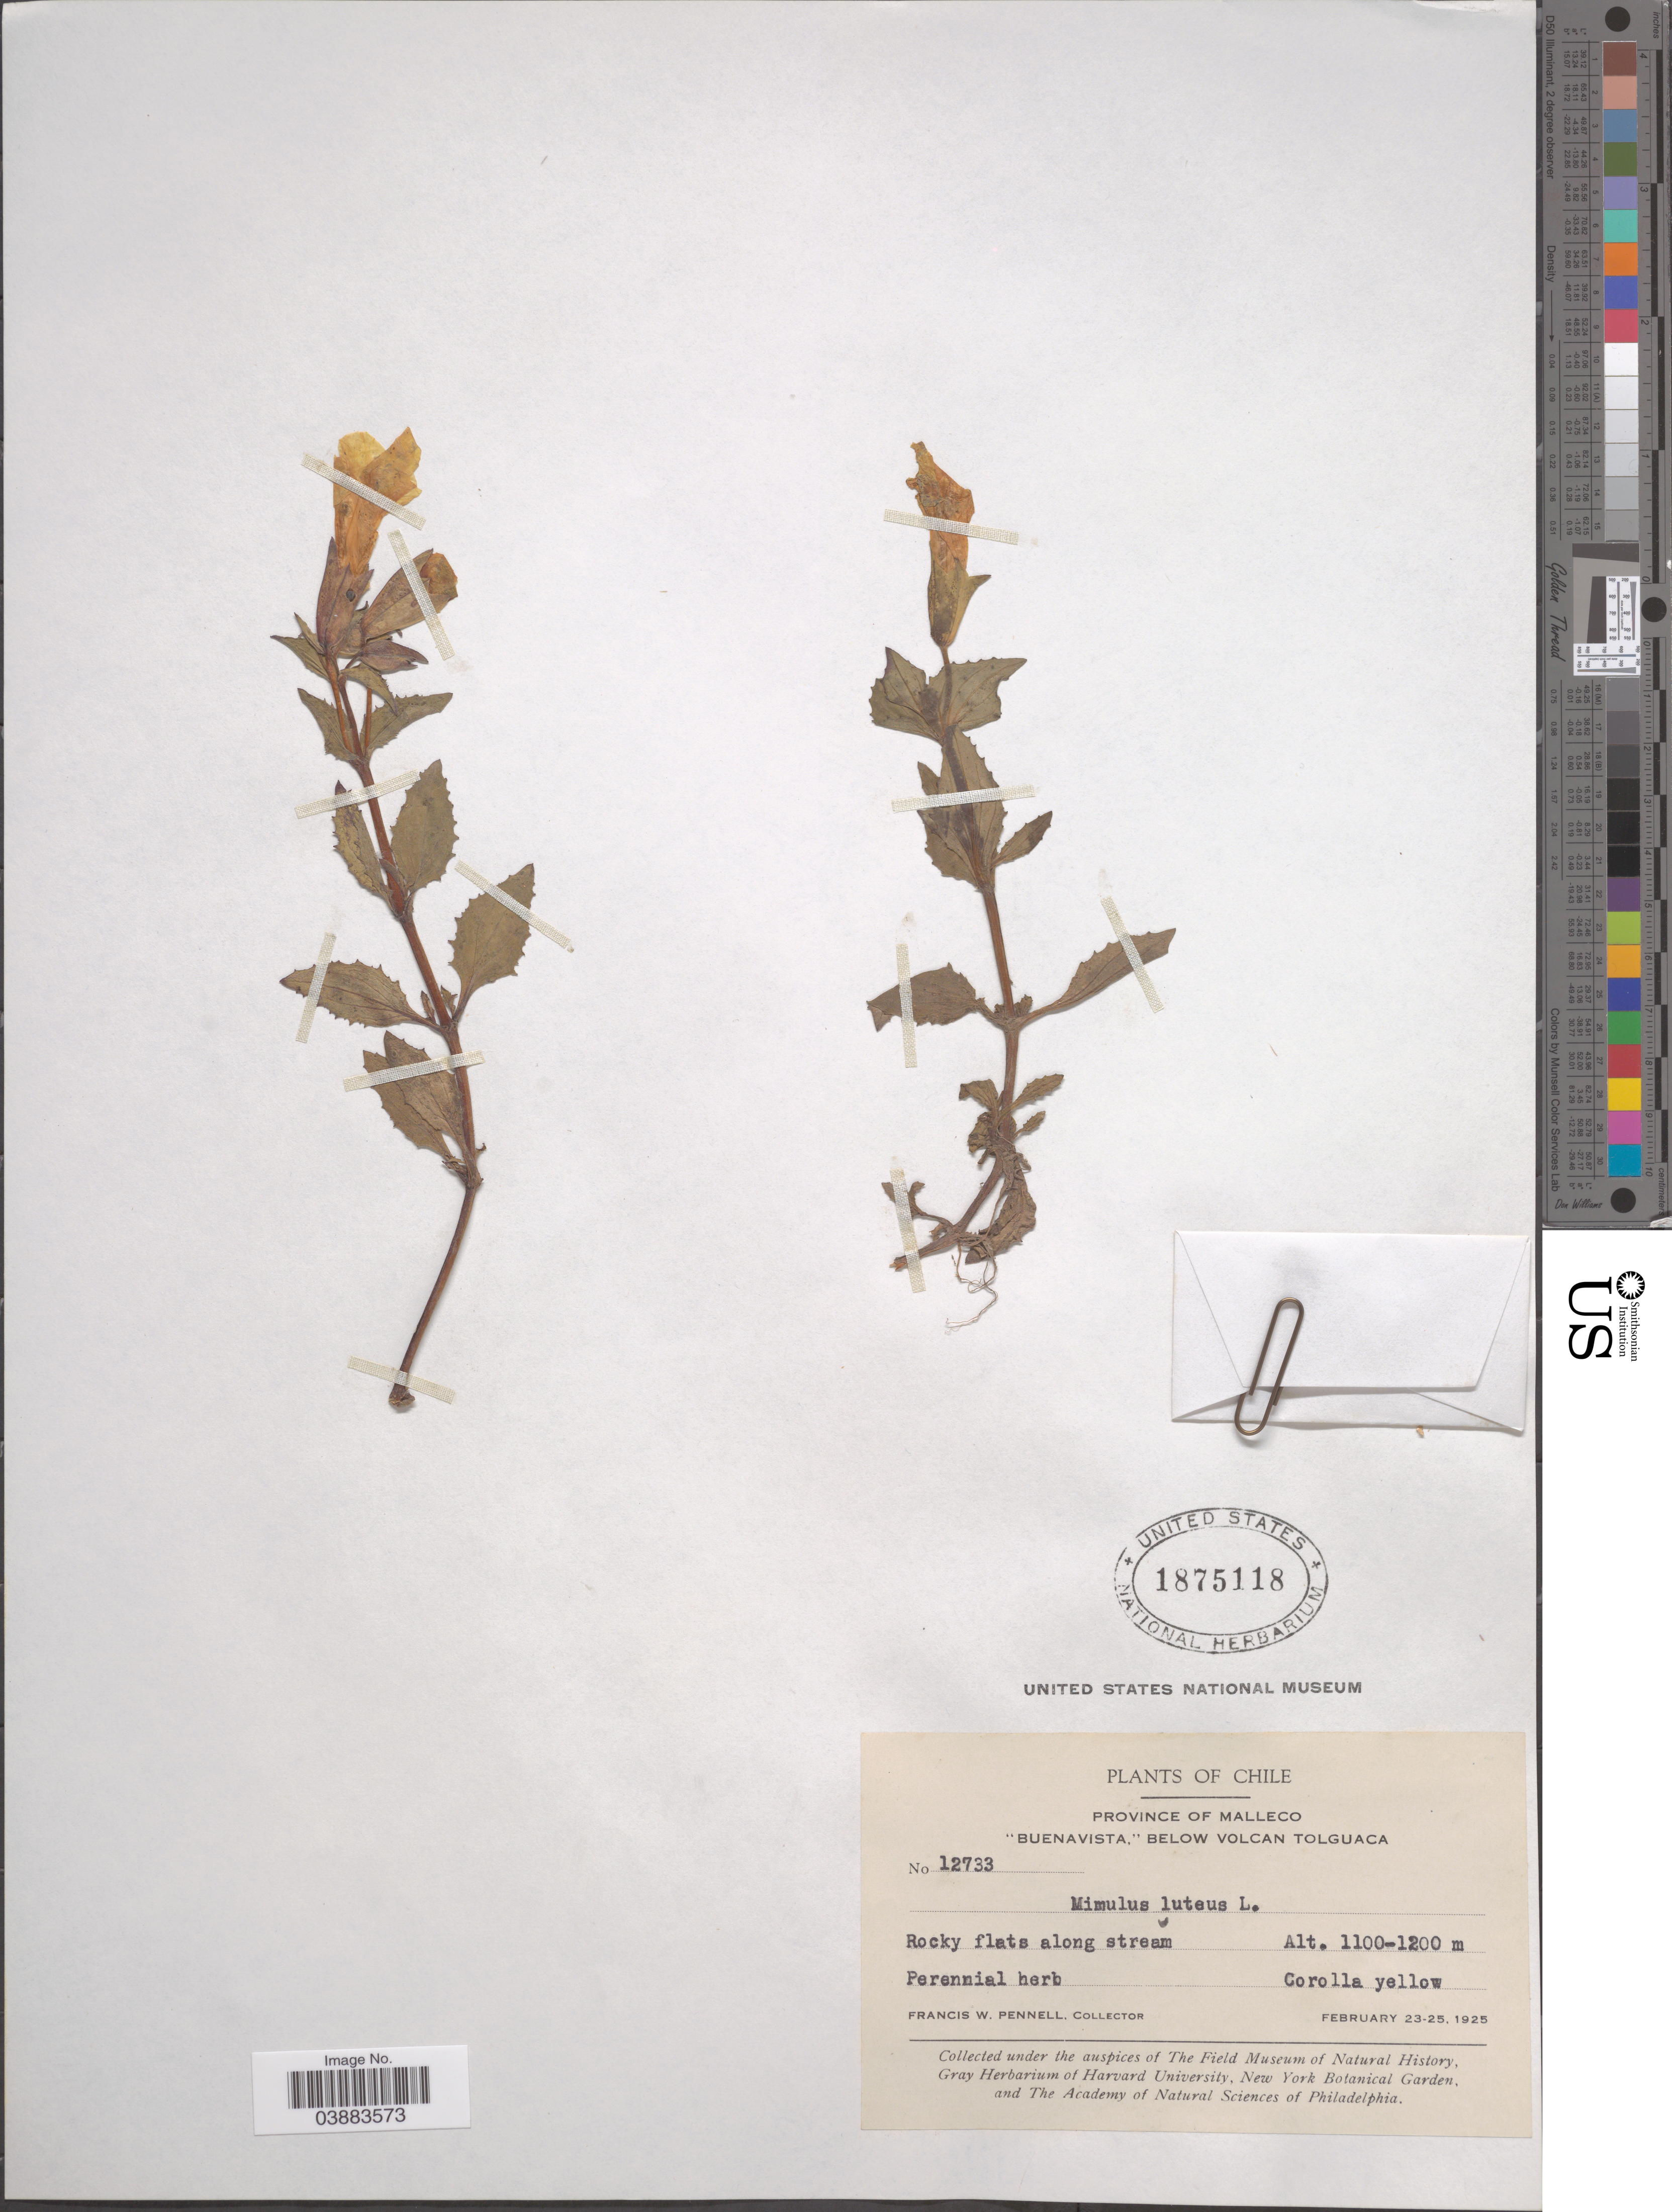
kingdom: Plantae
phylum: Tracheophyta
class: Magnoliopsida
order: Lamiales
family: Phrymaceae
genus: Mimulus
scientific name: Mimulus luteus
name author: L.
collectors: F. W. Pennell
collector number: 12733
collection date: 1925-02-23/1925-02-25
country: Chile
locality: Province of Malleco. "Buenavista," below Volcan Tolguaca.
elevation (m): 1100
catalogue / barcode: US 1875118